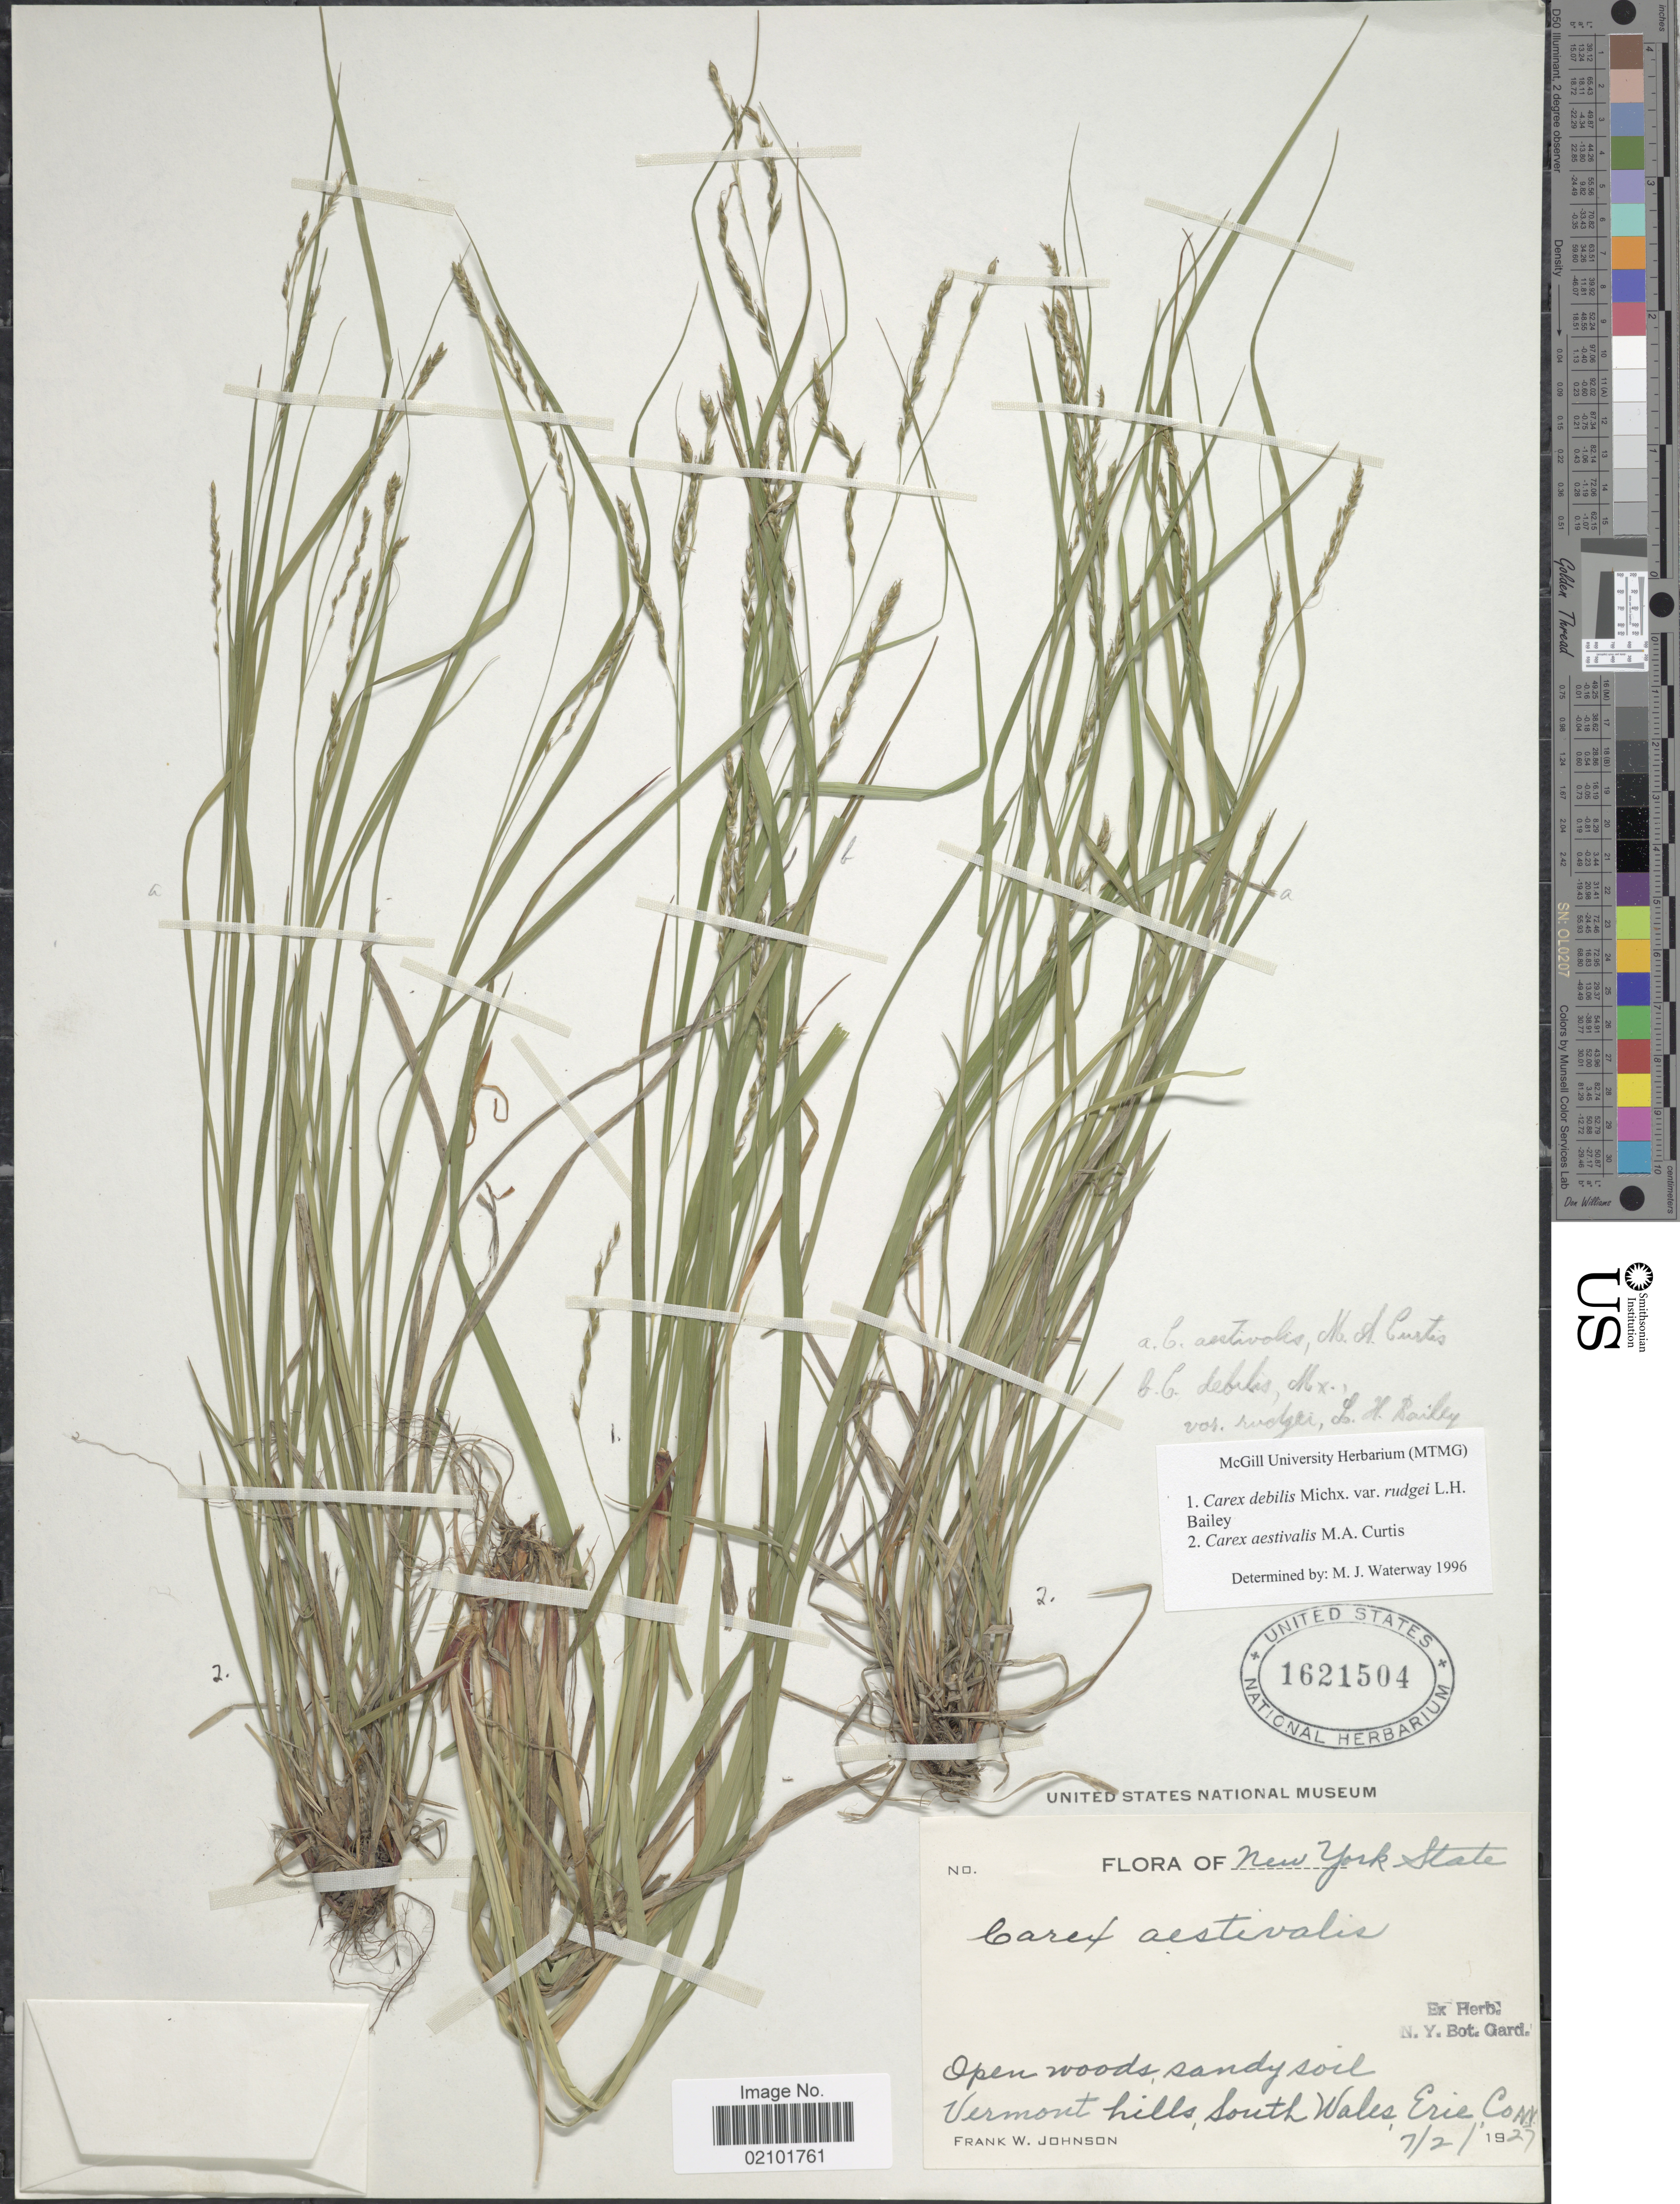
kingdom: Plantae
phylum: Tracheophyta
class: Liliopsida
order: Poales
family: Cyperaceae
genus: Carex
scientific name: Carex aestivalis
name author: M.A. Curtis ex A. Gray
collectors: F. W. Johnson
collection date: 1927-07-02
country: United States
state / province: New York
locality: Vermont hills, South Wales, Erie Co.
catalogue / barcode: US 1621504